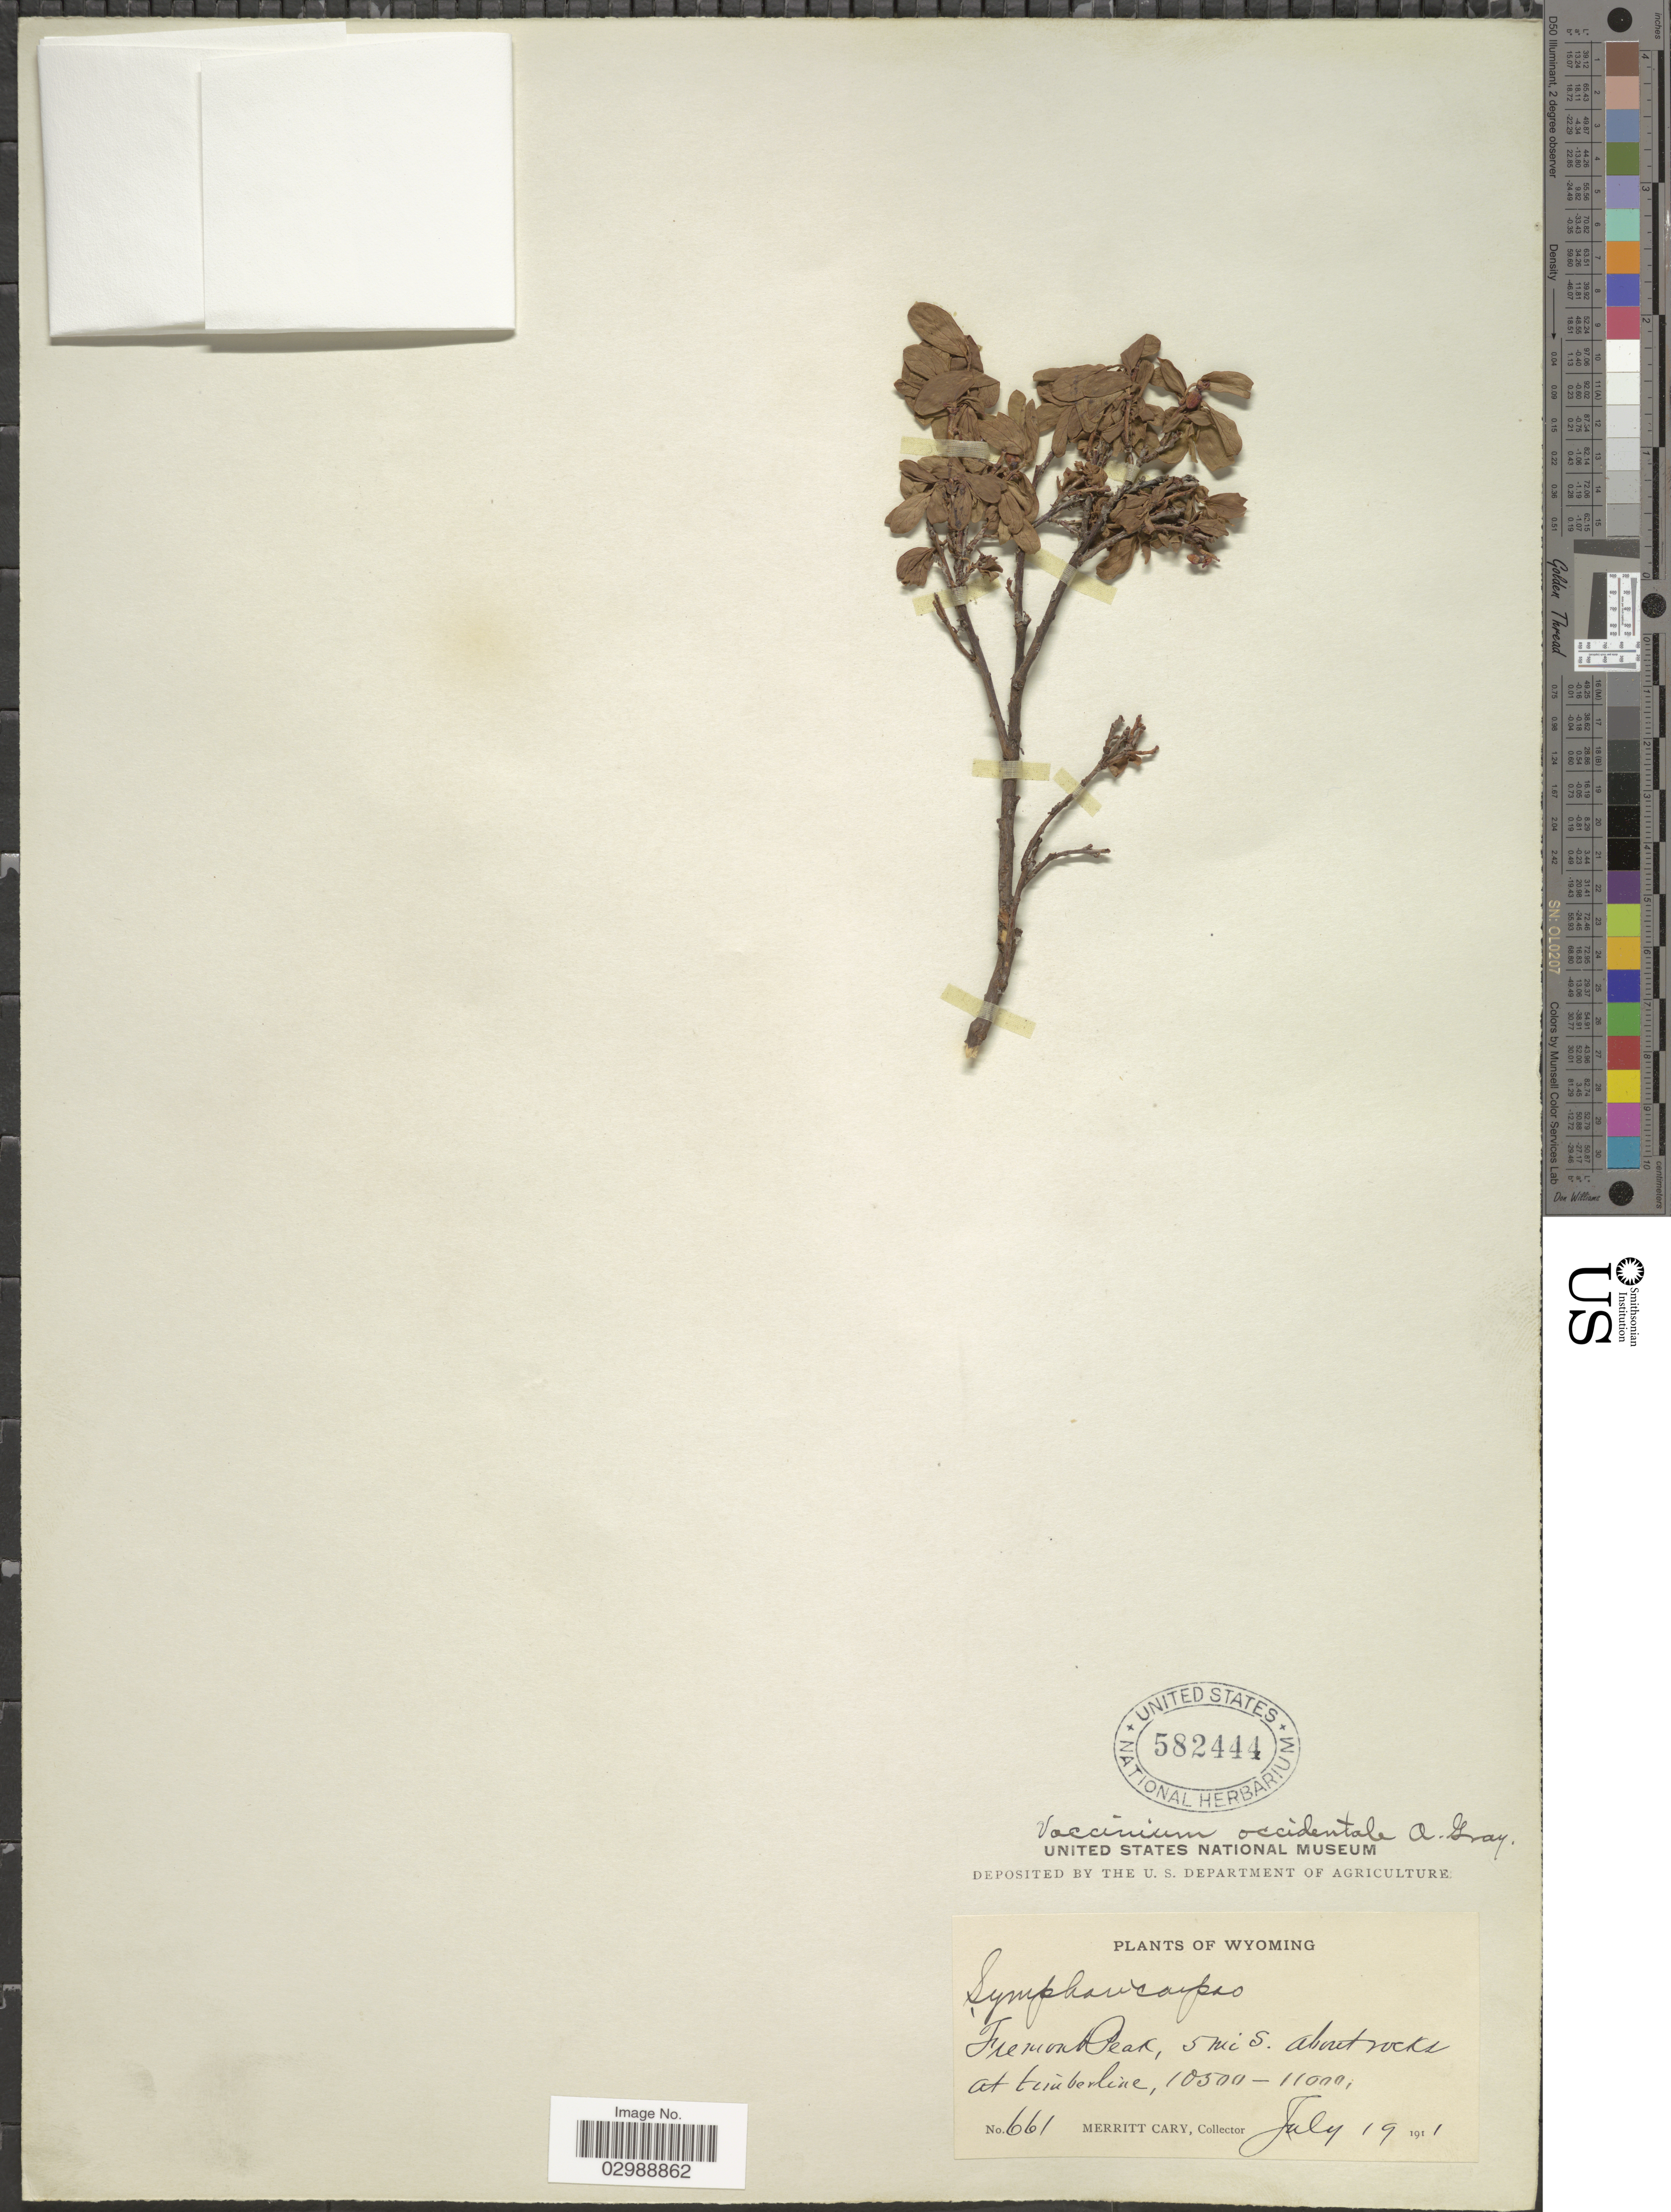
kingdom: Plantae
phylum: Tracheophyta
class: Magnoliopsida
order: Ericales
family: Ericaceae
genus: Vaccinium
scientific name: Vaccinium occidentale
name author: A. Gray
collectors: M. Cary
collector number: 661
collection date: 1911-07-19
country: United States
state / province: Wyoming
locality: Fremont Peak, 6 mi S. about rocks at timberline.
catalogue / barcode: US 582444